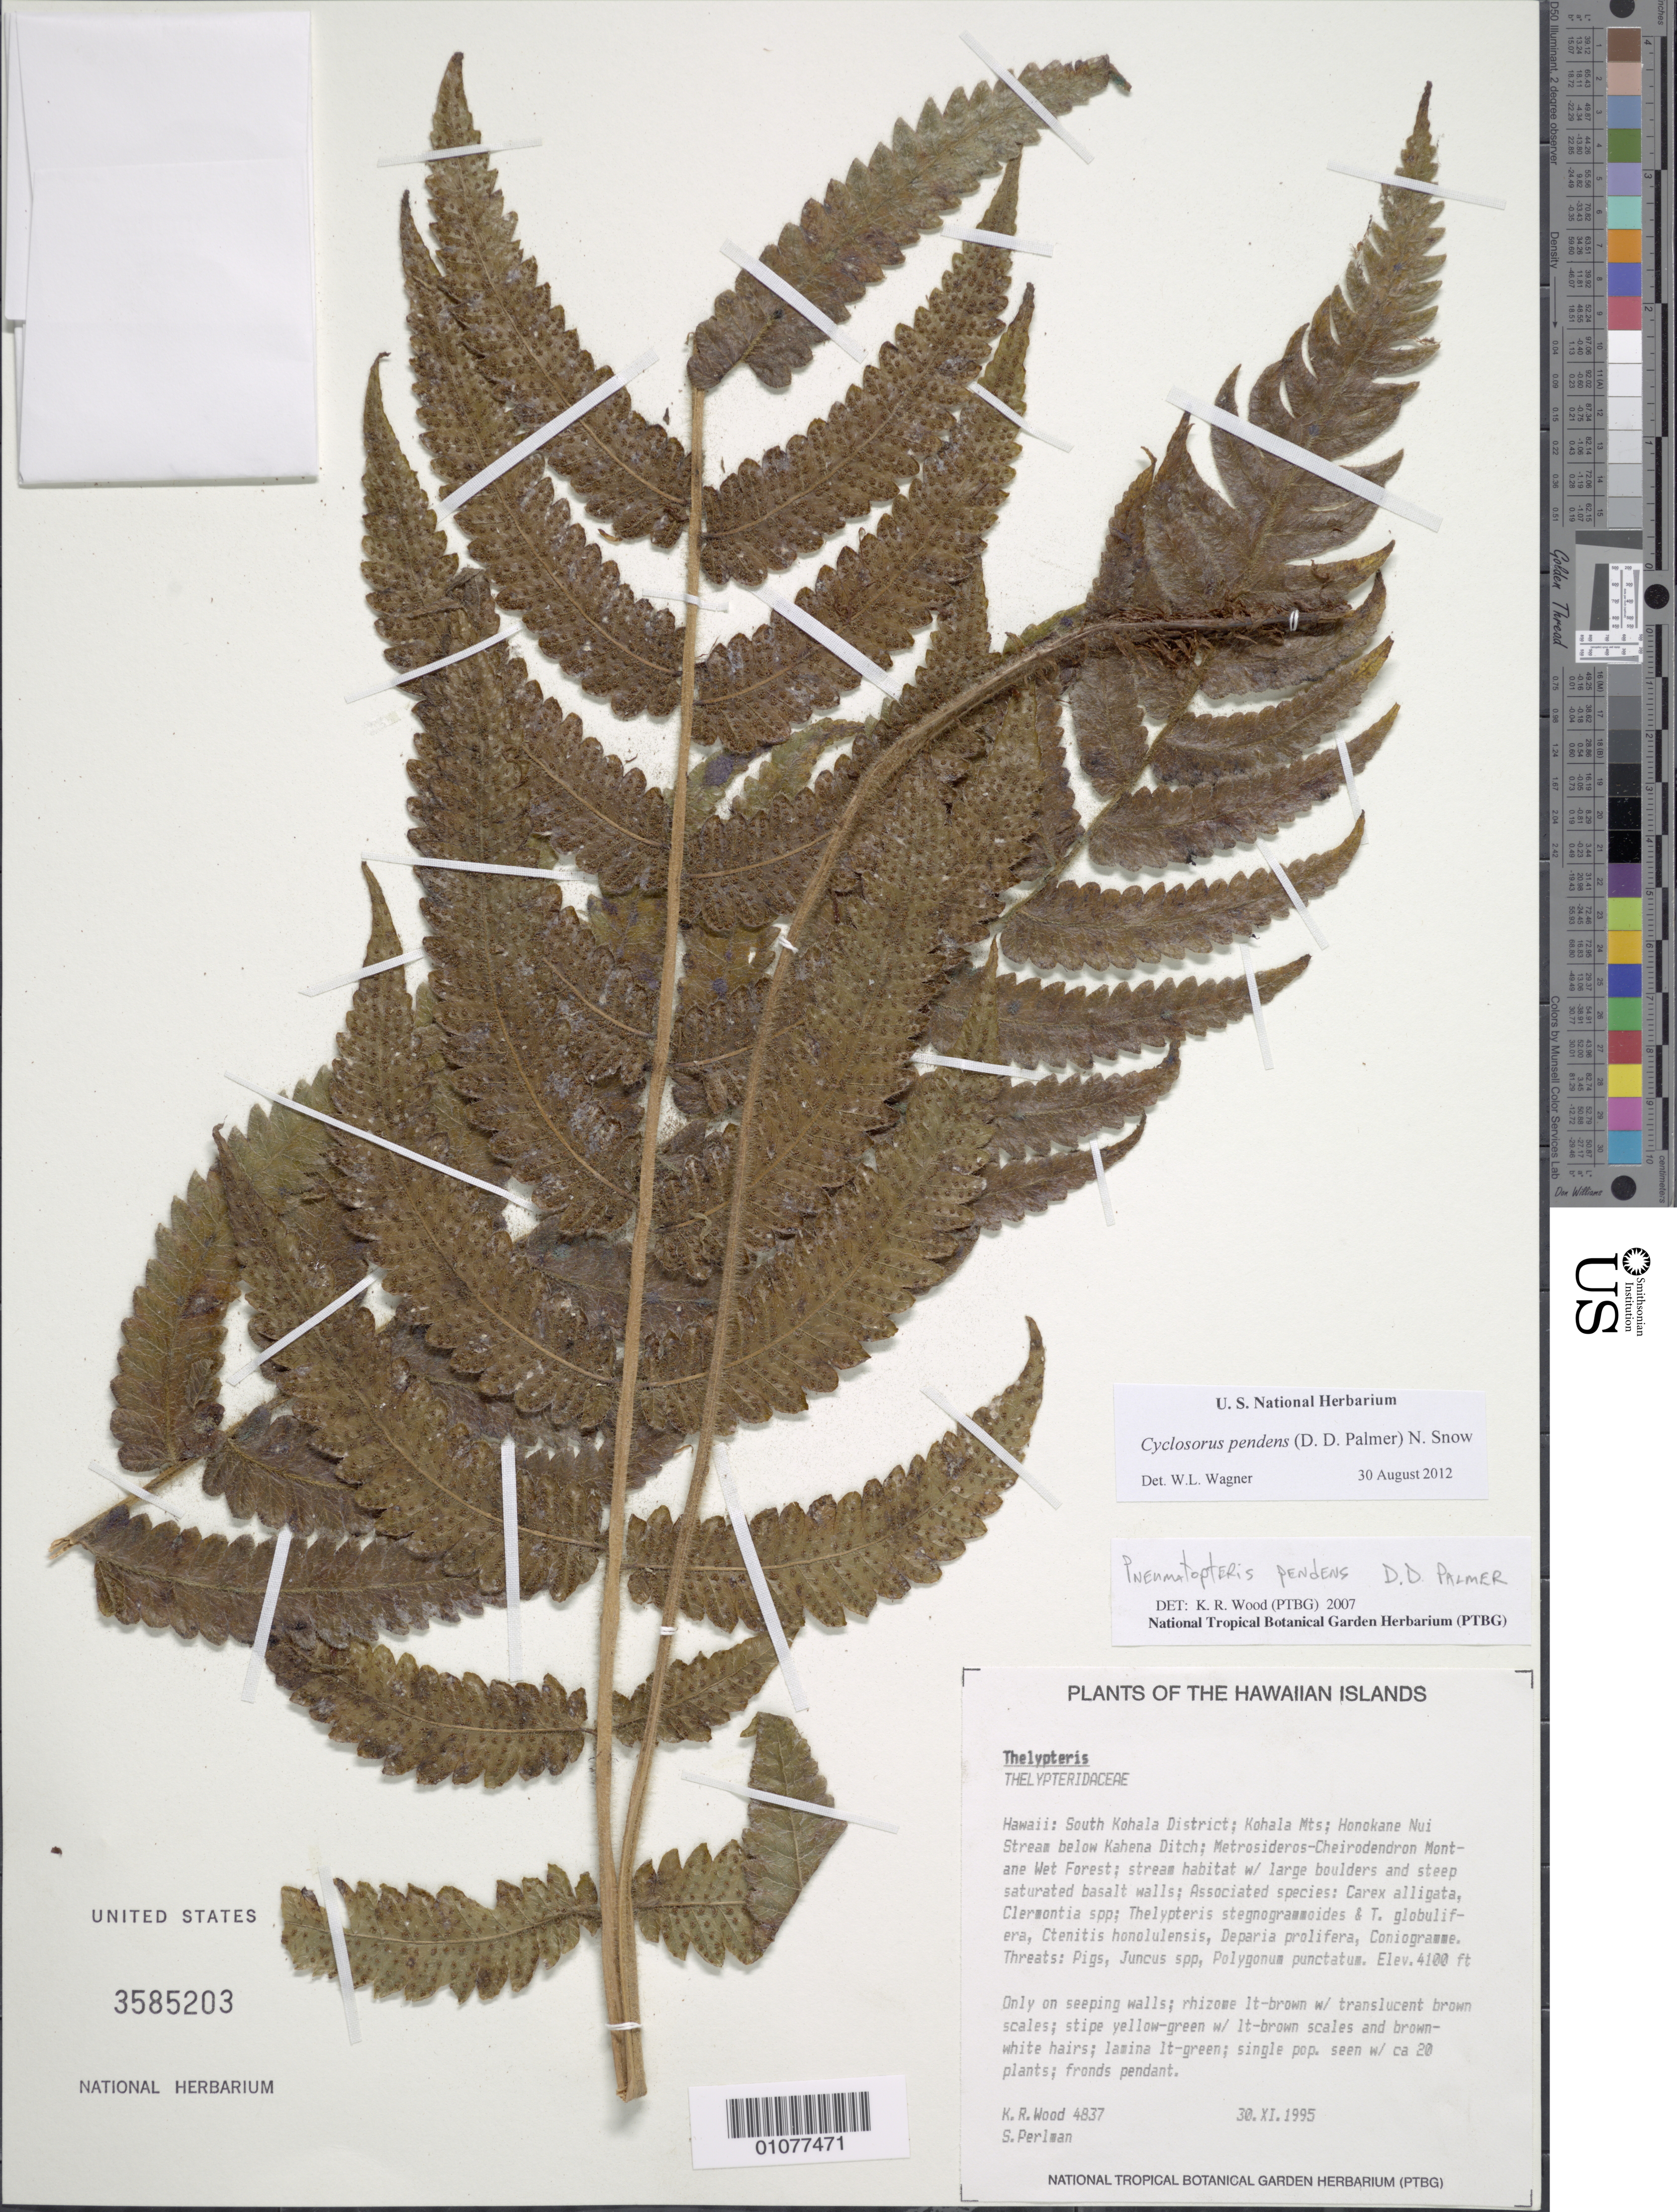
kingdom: Plantae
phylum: Tracheophyta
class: Polypodiopsida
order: Polypodiales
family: Thelypteridaceae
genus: Pneumatopteris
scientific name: Pneumatopteris pendens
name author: D.D. Palmer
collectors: K. R. Wood & S. P. Perlman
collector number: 4837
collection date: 1995-11-30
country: United States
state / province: Hawaii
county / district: Hawaii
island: Hawaii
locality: S Kohala district, Kohala Mts., Honokane Nui Stream below Kahena Ditch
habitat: seeping walls, Metrosideros-Cheirodendron montane wet forest, stream habitat with large boulders and steep saturated basalt walls; pigs, Juncus spp, Polygonum punctatum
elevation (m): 1250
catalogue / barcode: US 3585203